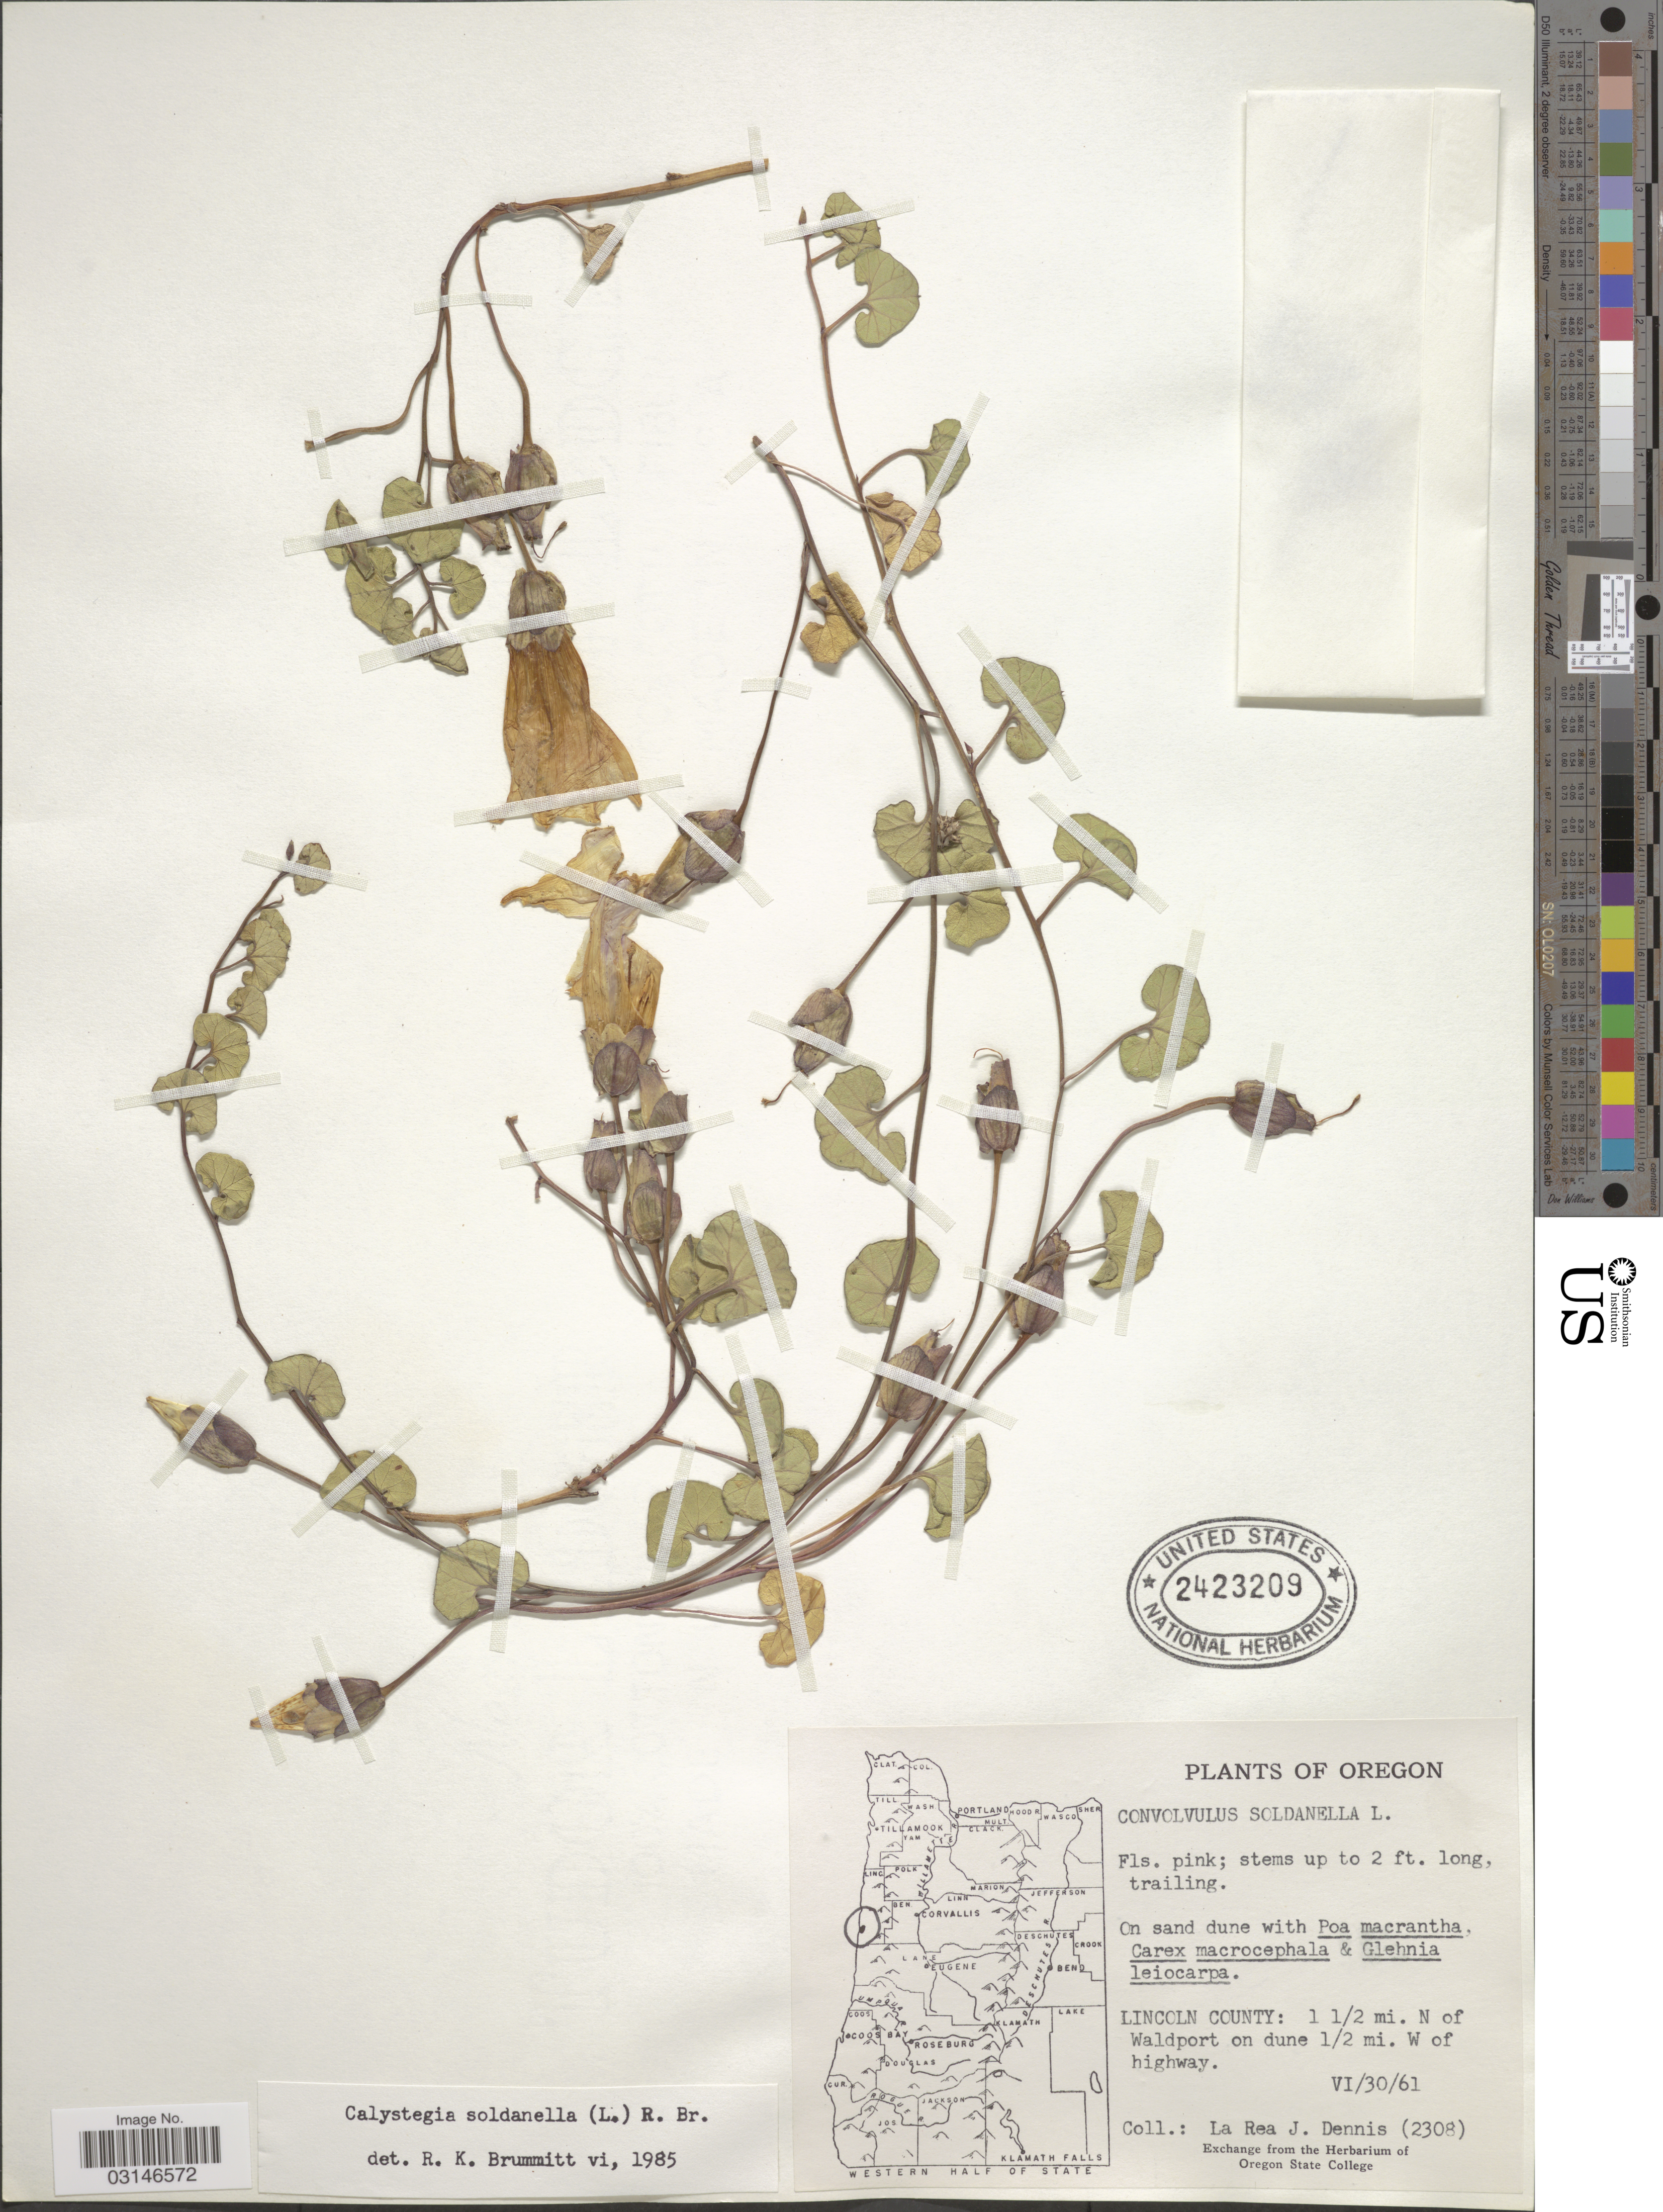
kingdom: Plantae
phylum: Tracheophyta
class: Magnoliopsida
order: Solanales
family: Convolvulaceae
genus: Calystegia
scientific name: Calystegia soldanella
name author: (L.) R. Br.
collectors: L. Dennis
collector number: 2308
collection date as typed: Transcribed d/m/y: 30/6/61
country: United States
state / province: Oregon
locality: Lincoln County: 1½ mi. N of Waldport on dune ½ mi. W of highway.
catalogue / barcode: US 2423209